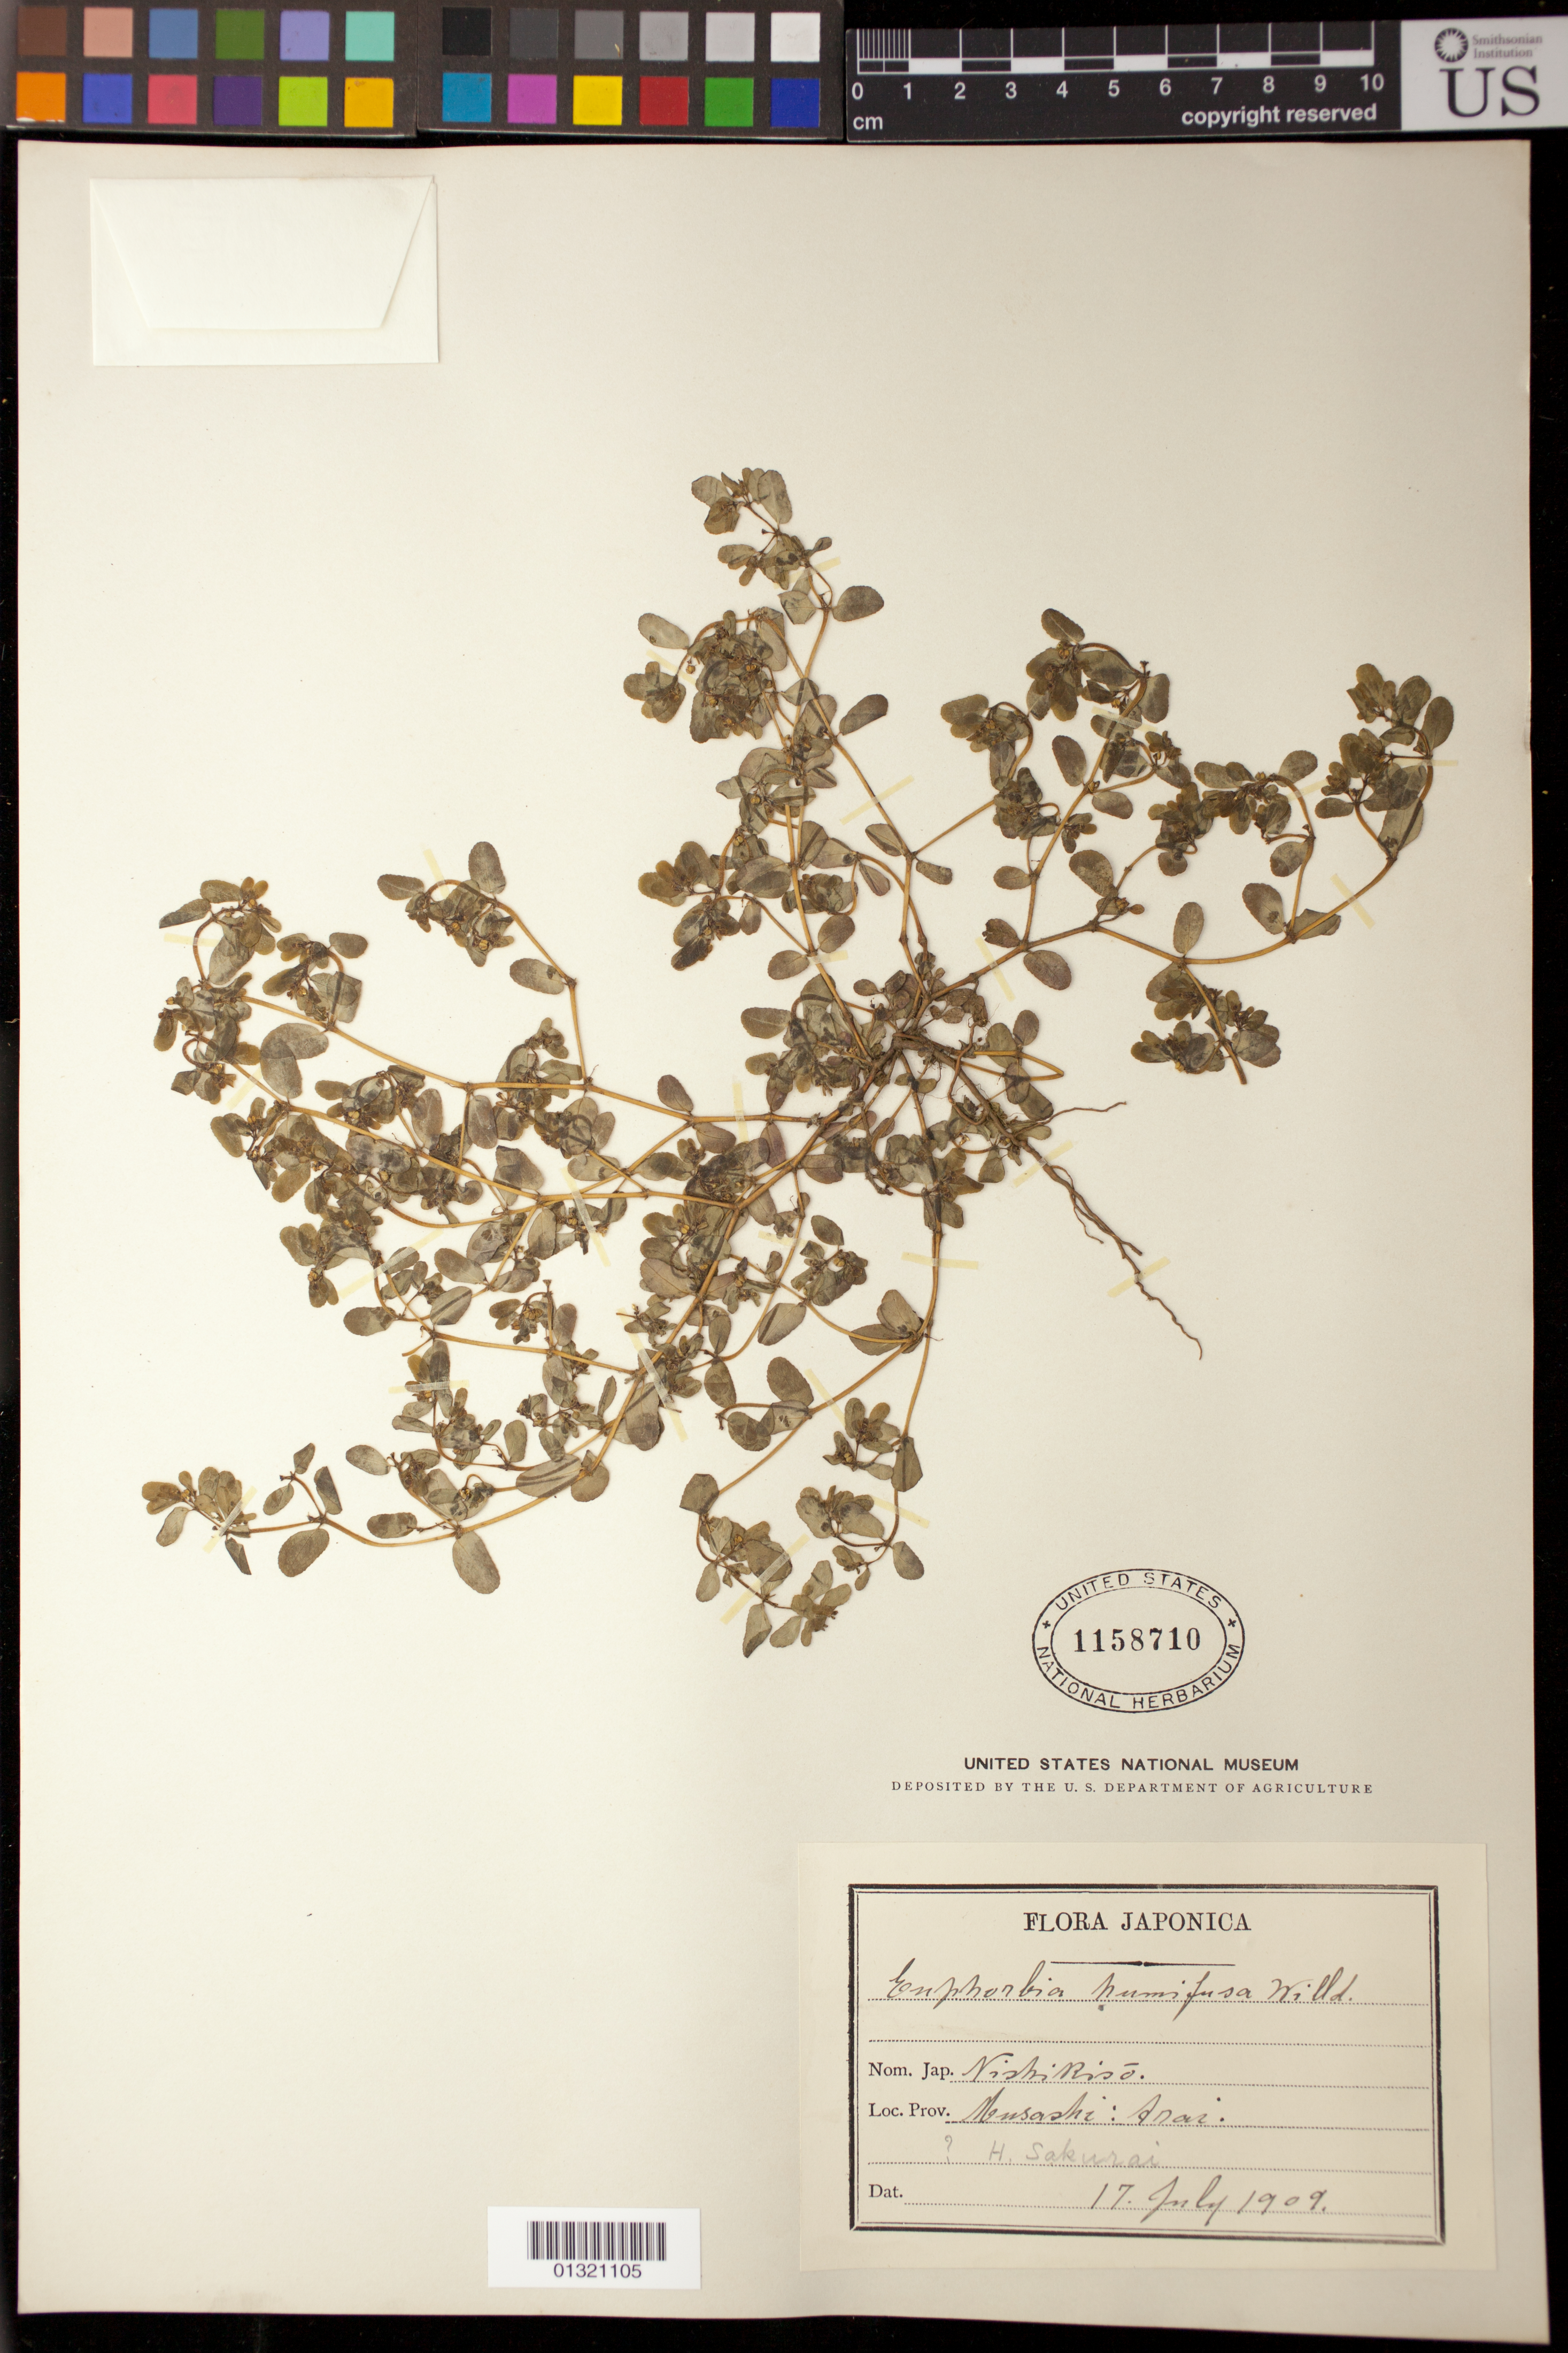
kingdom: Plantae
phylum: Tracheophyta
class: Magnoliopsida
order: Malpighiales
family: Euphorbiaceae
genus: Euphorbia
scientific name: Euphorbia humifusa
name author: Willd. ex Schlecht.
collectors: K. Sakurai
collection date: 1909-07-17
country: Japan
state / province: Miyagi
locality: Musashi: Inai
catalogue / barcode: US 1158710